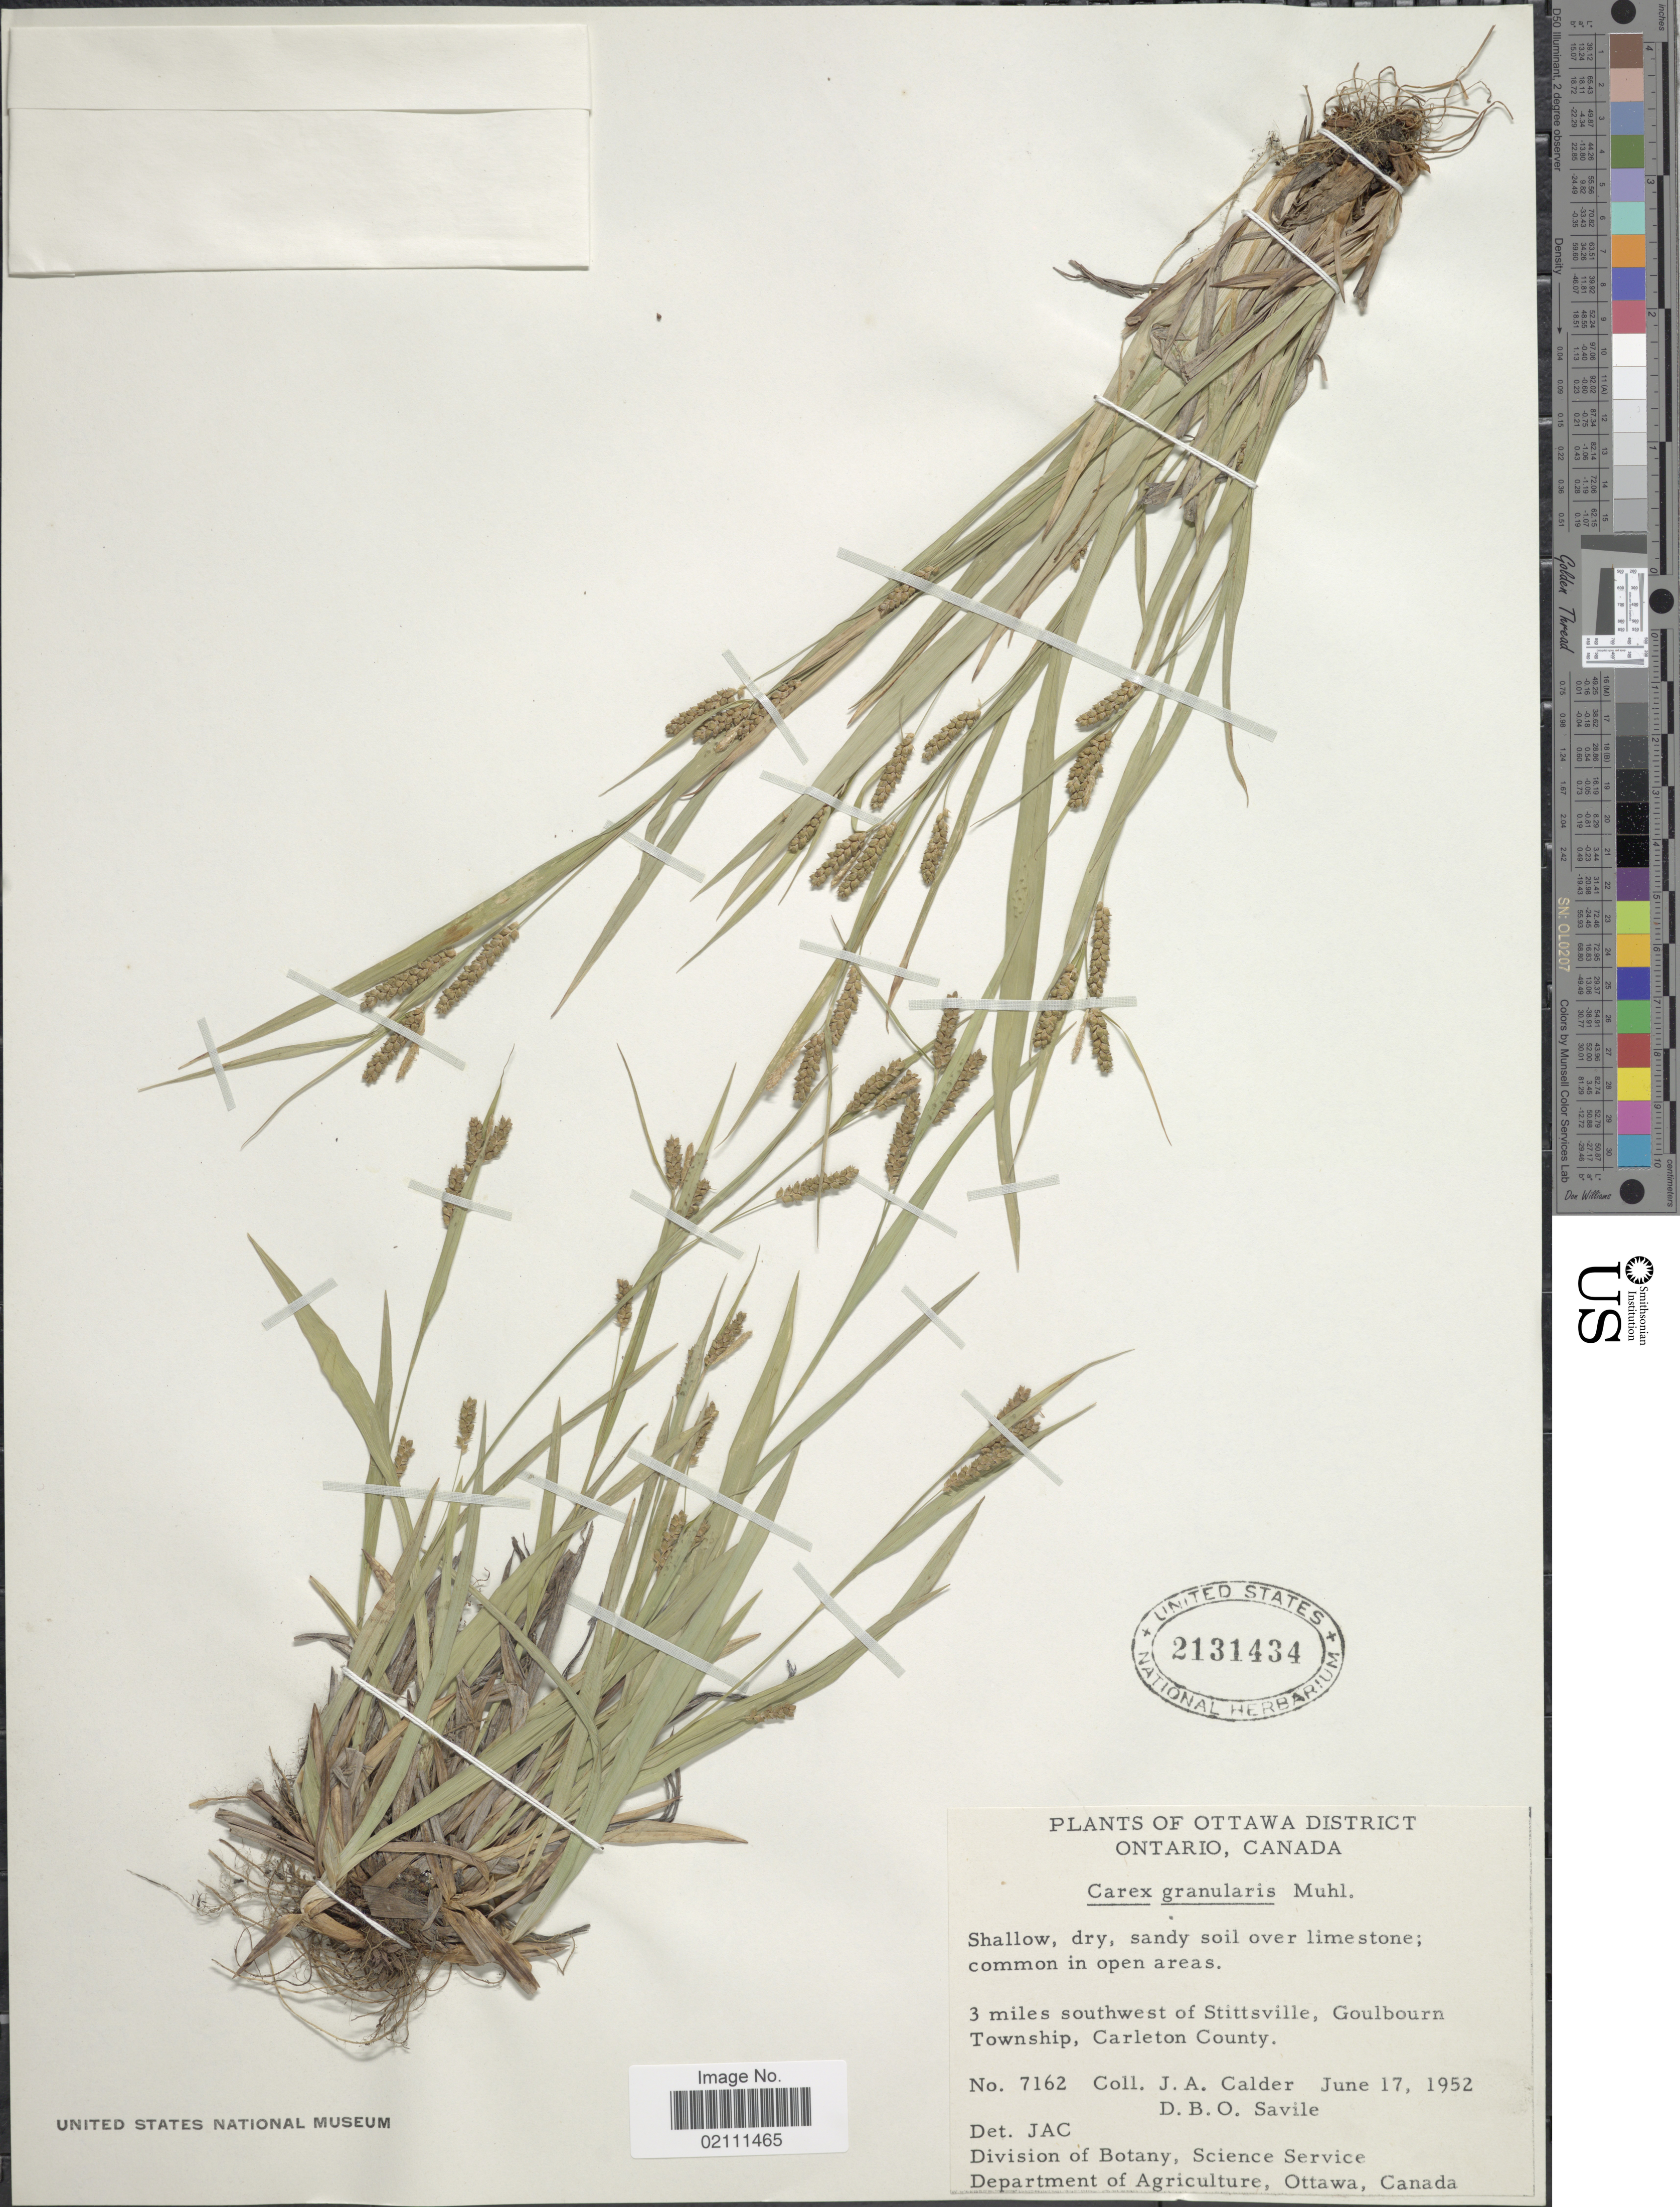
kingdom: Plantae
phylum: Tracheophyta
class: Liliopsida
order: Poales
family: Cyperaceae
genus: Carex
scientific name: Carex granularis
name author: Muhl. ex Willd.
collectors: J. A. Calder & D. Savile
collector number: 7162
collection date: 1952-06-17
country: Canada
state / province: Ontario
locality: Ottawa District, common in open areas, 3 miles southwest of Stittsville, Goulbourn Township, Carleton County.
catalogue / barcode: US 2131434